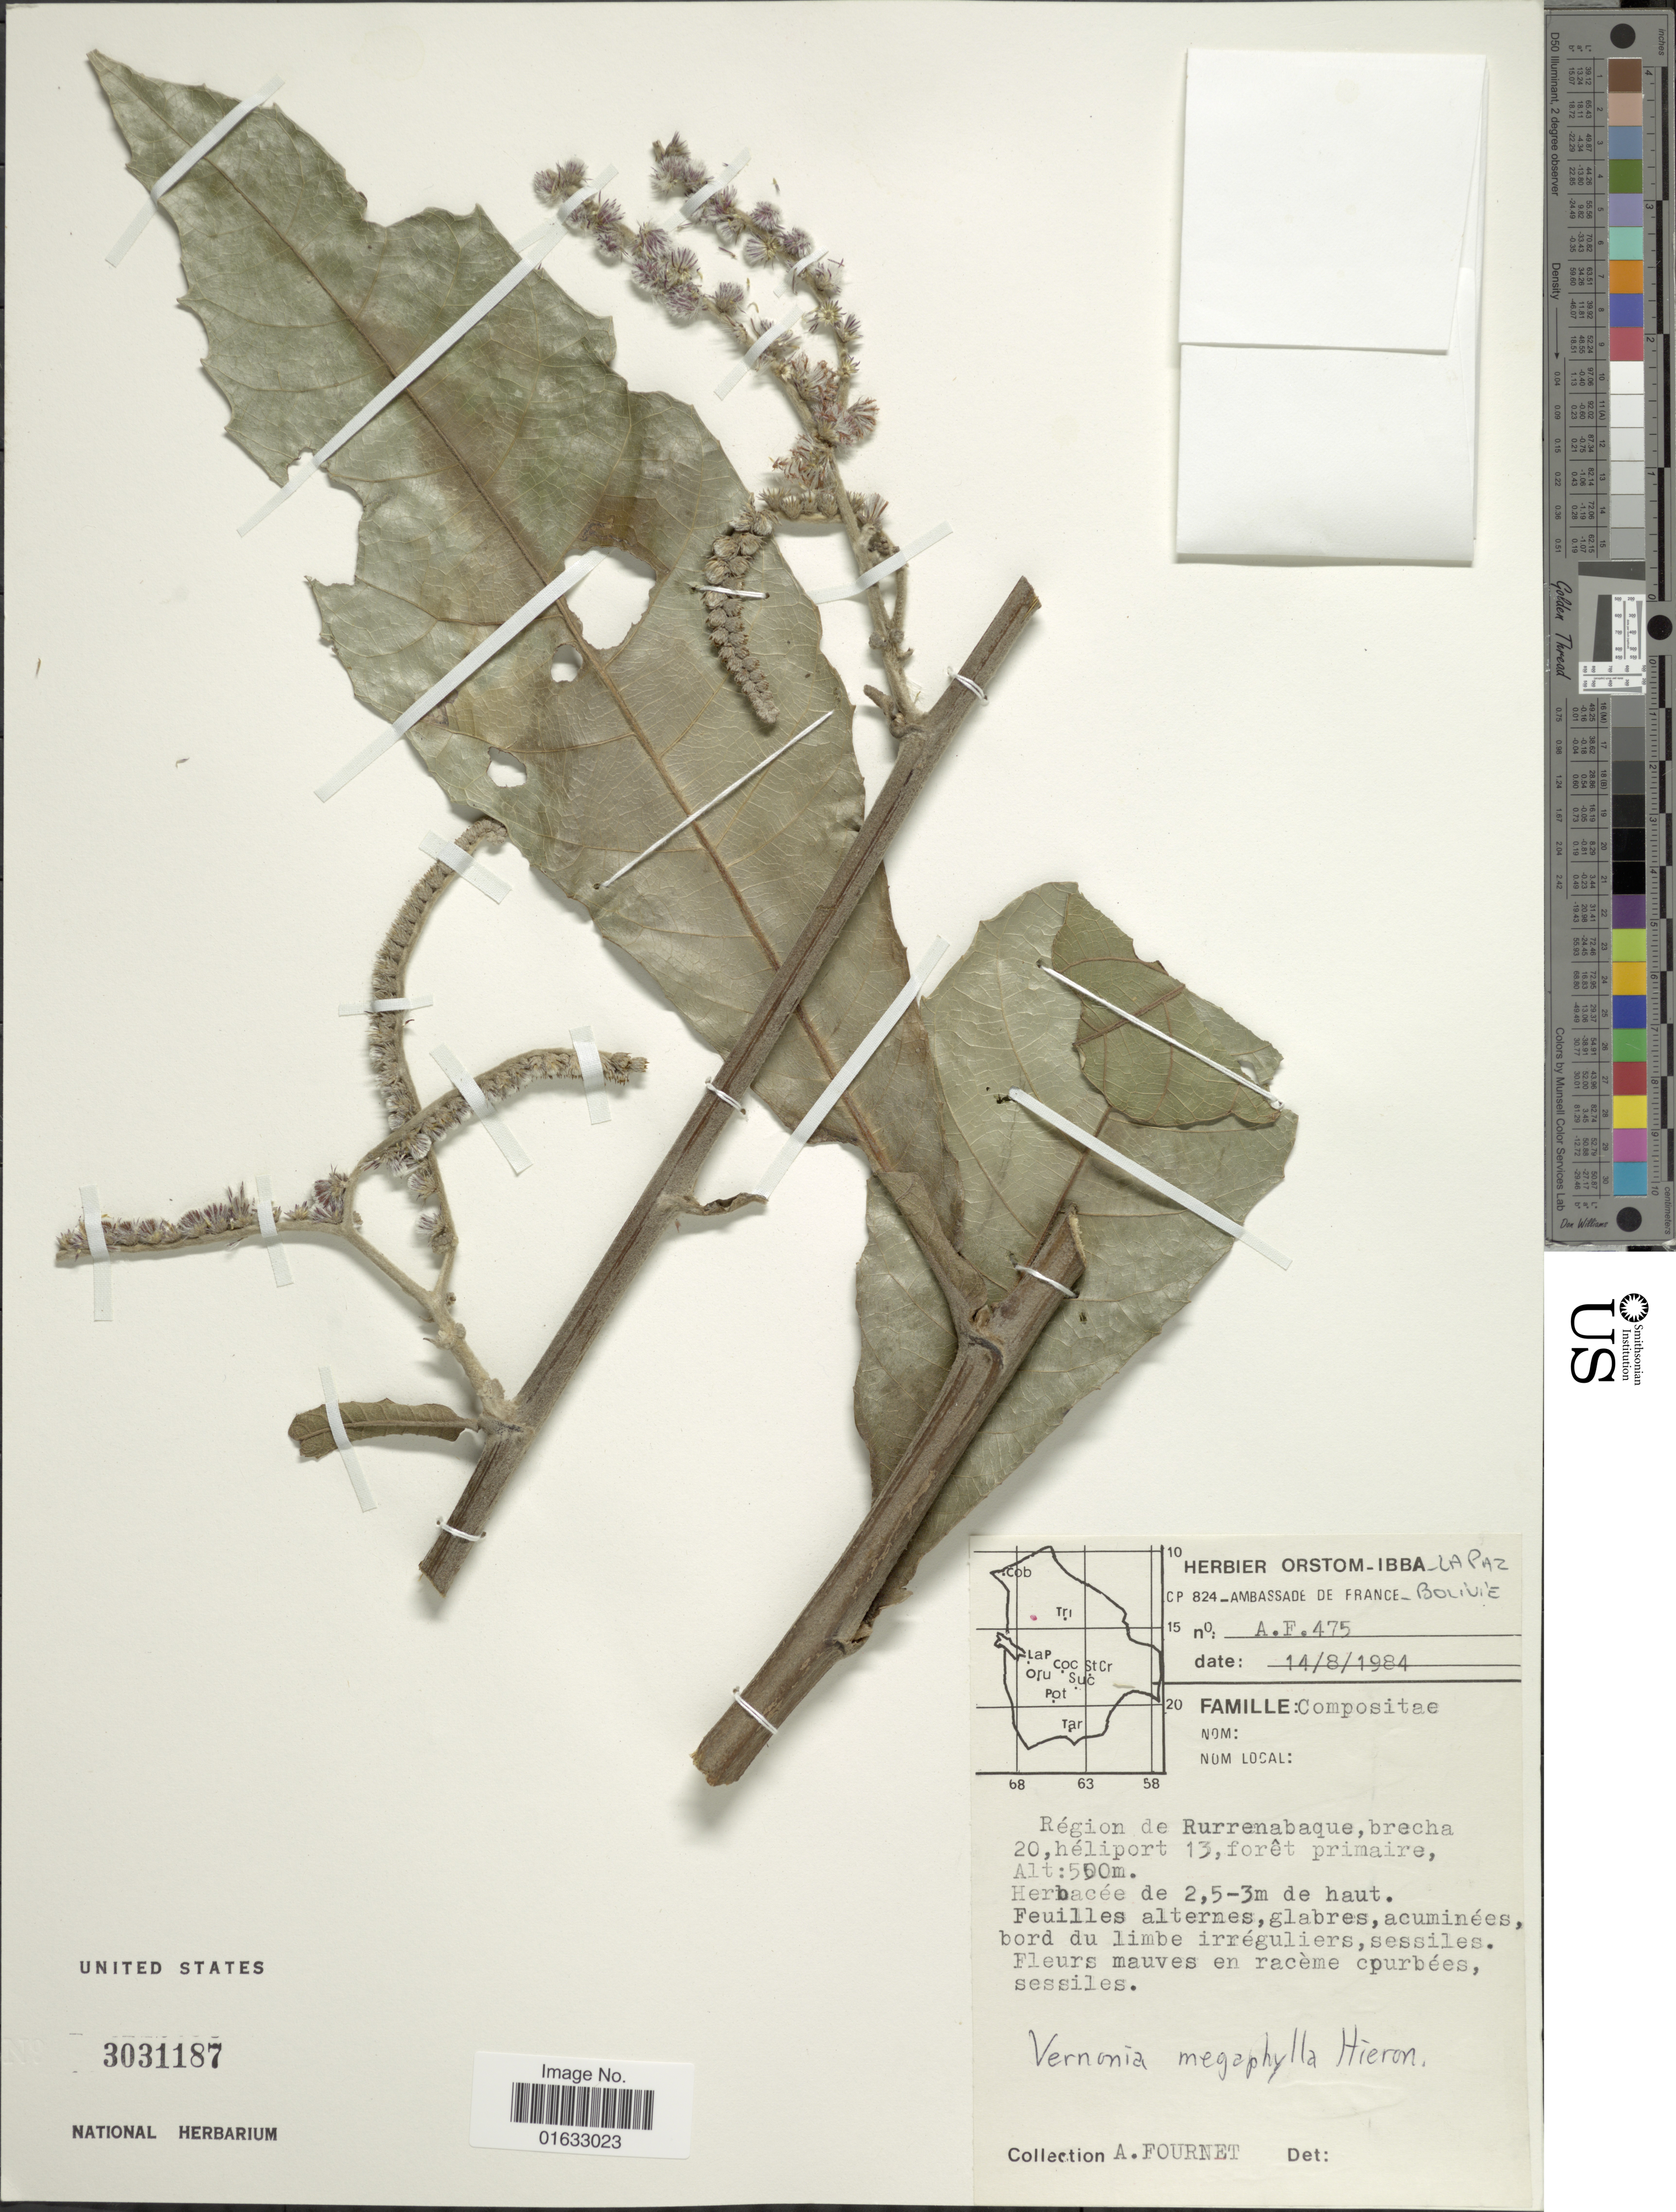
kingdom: Plantae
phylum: Tracheophyta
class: Magnoliopsida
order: Asterales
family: Asteraceae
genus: Eirmocephala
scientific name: Eirmocephala megaphylla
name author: (Hieron.) H. Rob.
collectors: A. Fournet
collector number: A.F.475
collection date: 1984-08-14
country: Bolivia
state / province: La Paz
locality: Bolivia, La Paz, Région de Rurrenabaque, brecha 20. héliport 13, forêt primaire.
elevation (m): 500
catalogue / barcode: US 3031187